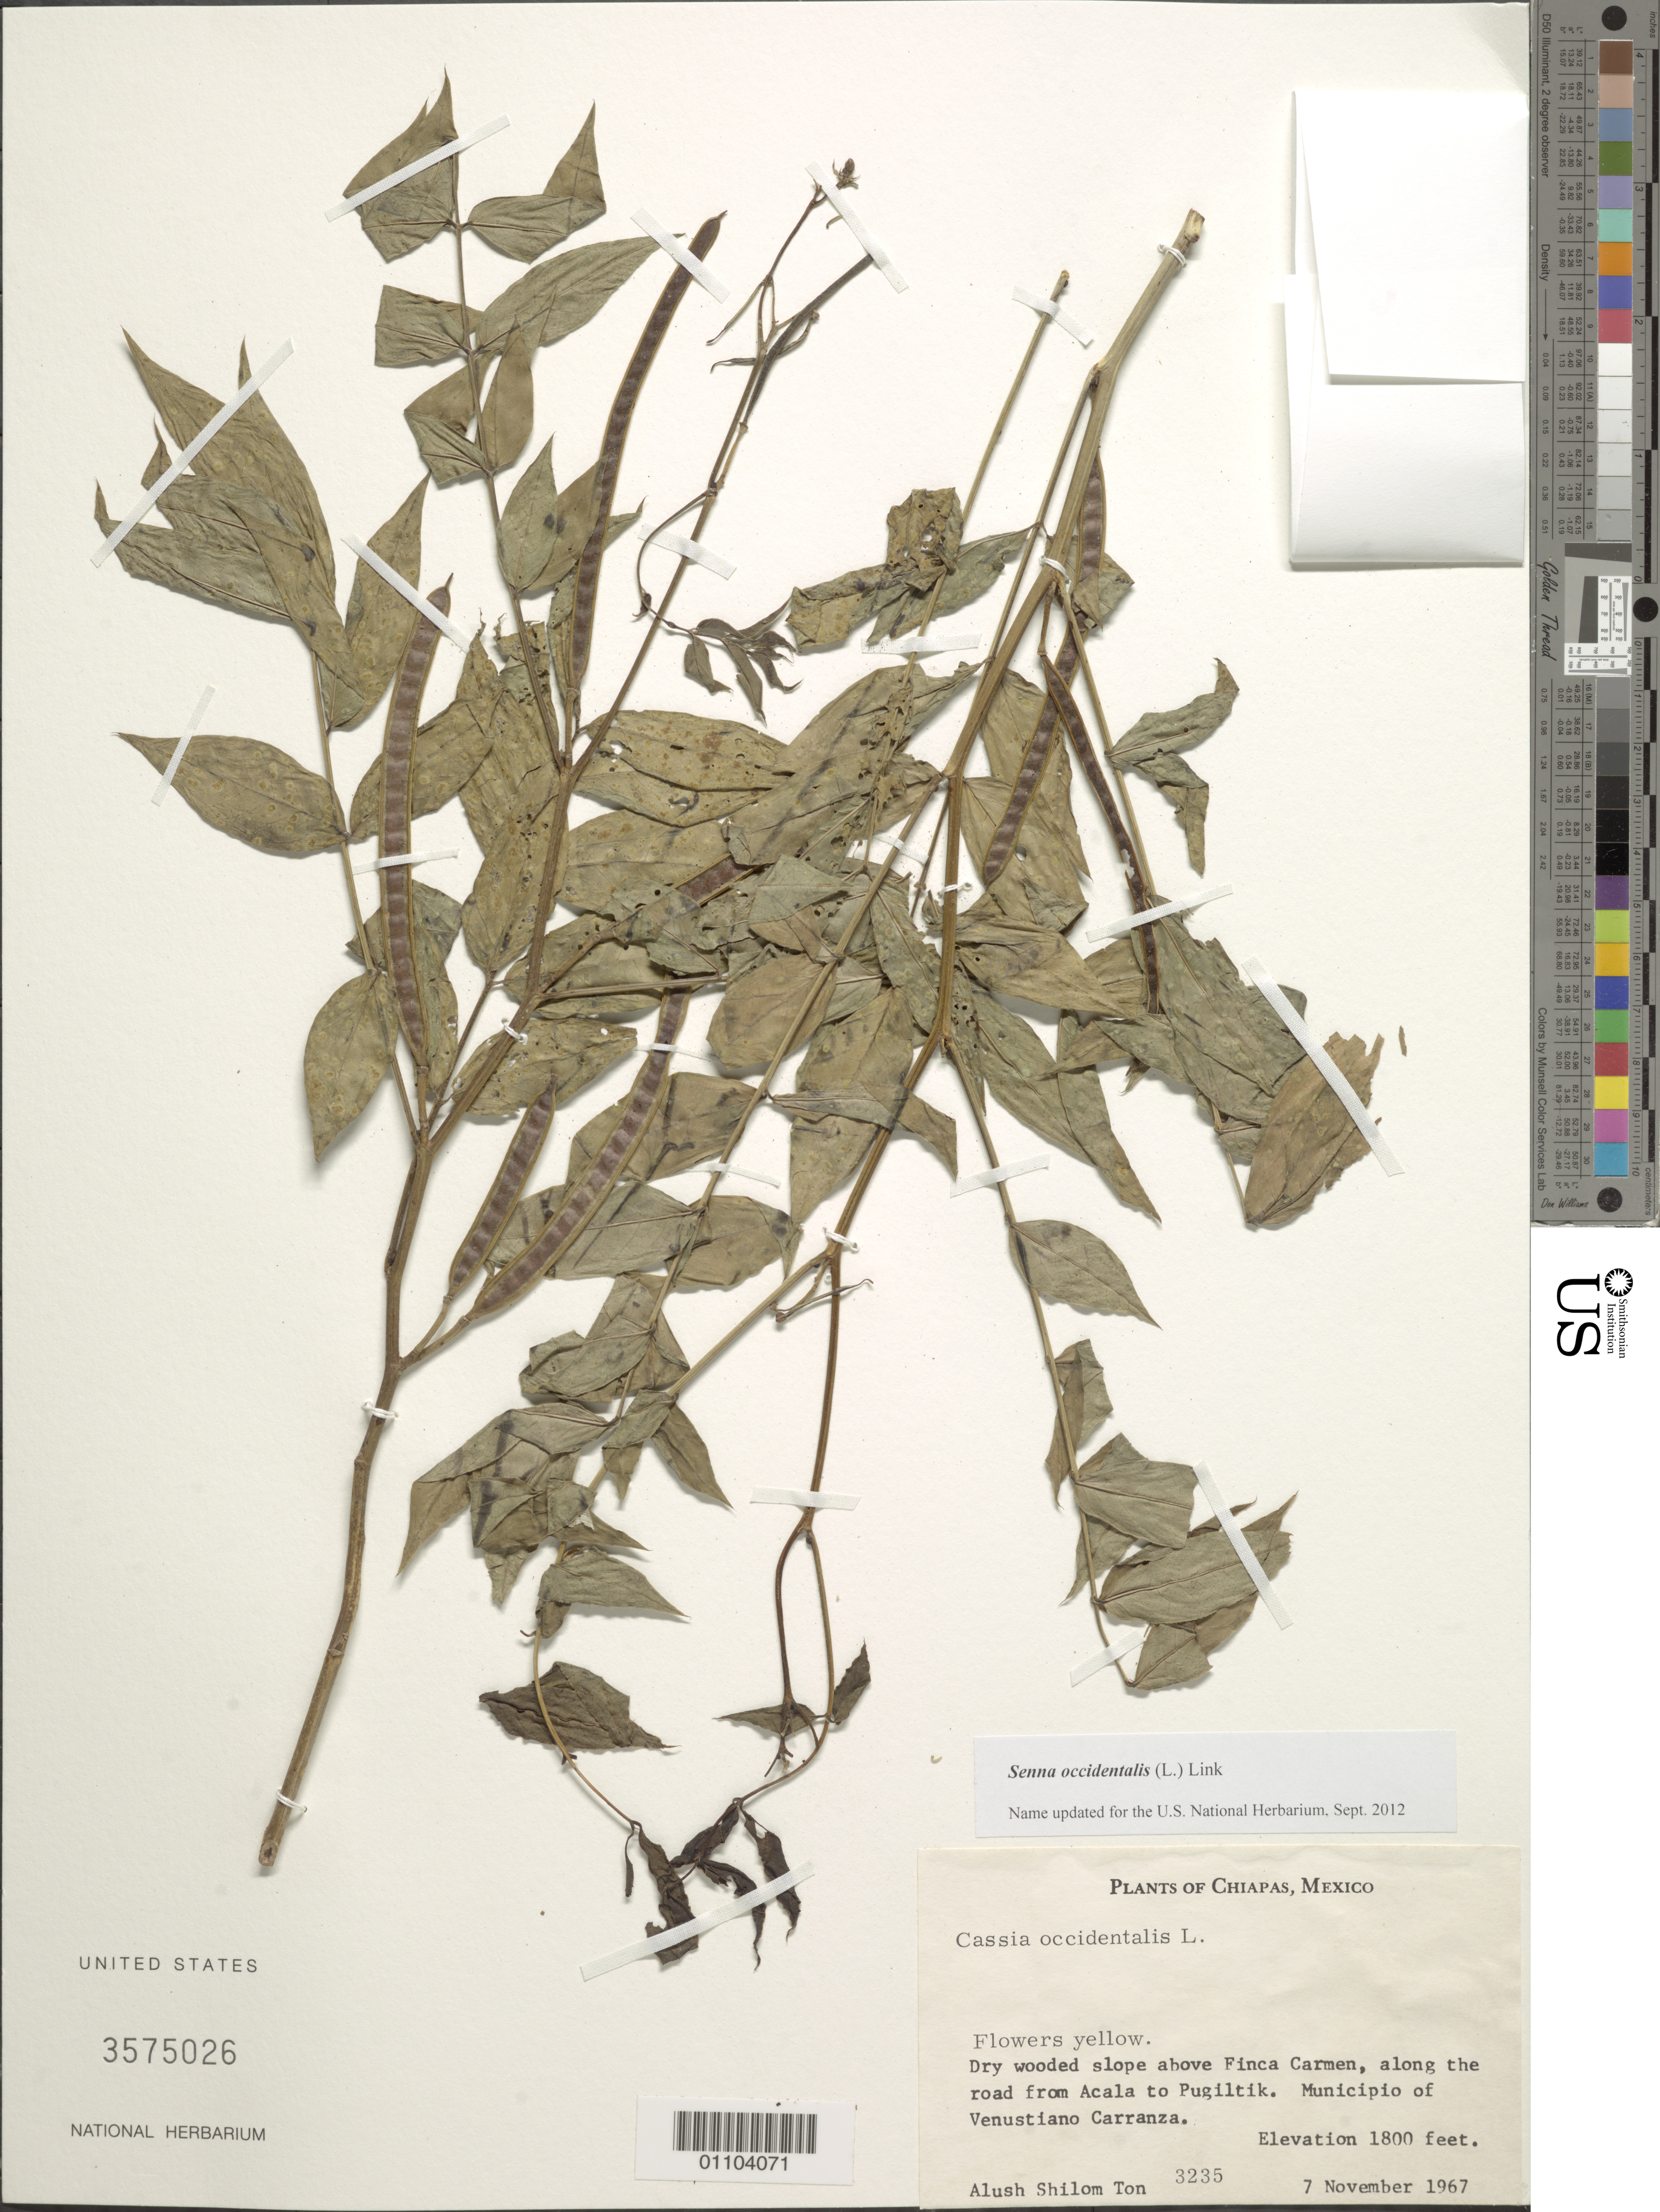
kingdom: Plantae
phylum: Tracheophyta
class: Magnoliopsida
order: Fabales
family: Fabaceae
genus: Senna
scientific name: Senna occidentalis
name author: (L.) Link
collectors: A. S. Ton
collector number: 3235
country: Mexico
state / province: Chiapas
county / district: Venustiano Carranza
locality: Above Finca Carmen, along the road from Acala to Pugiltik.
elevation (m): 549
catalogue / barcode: US 3575026